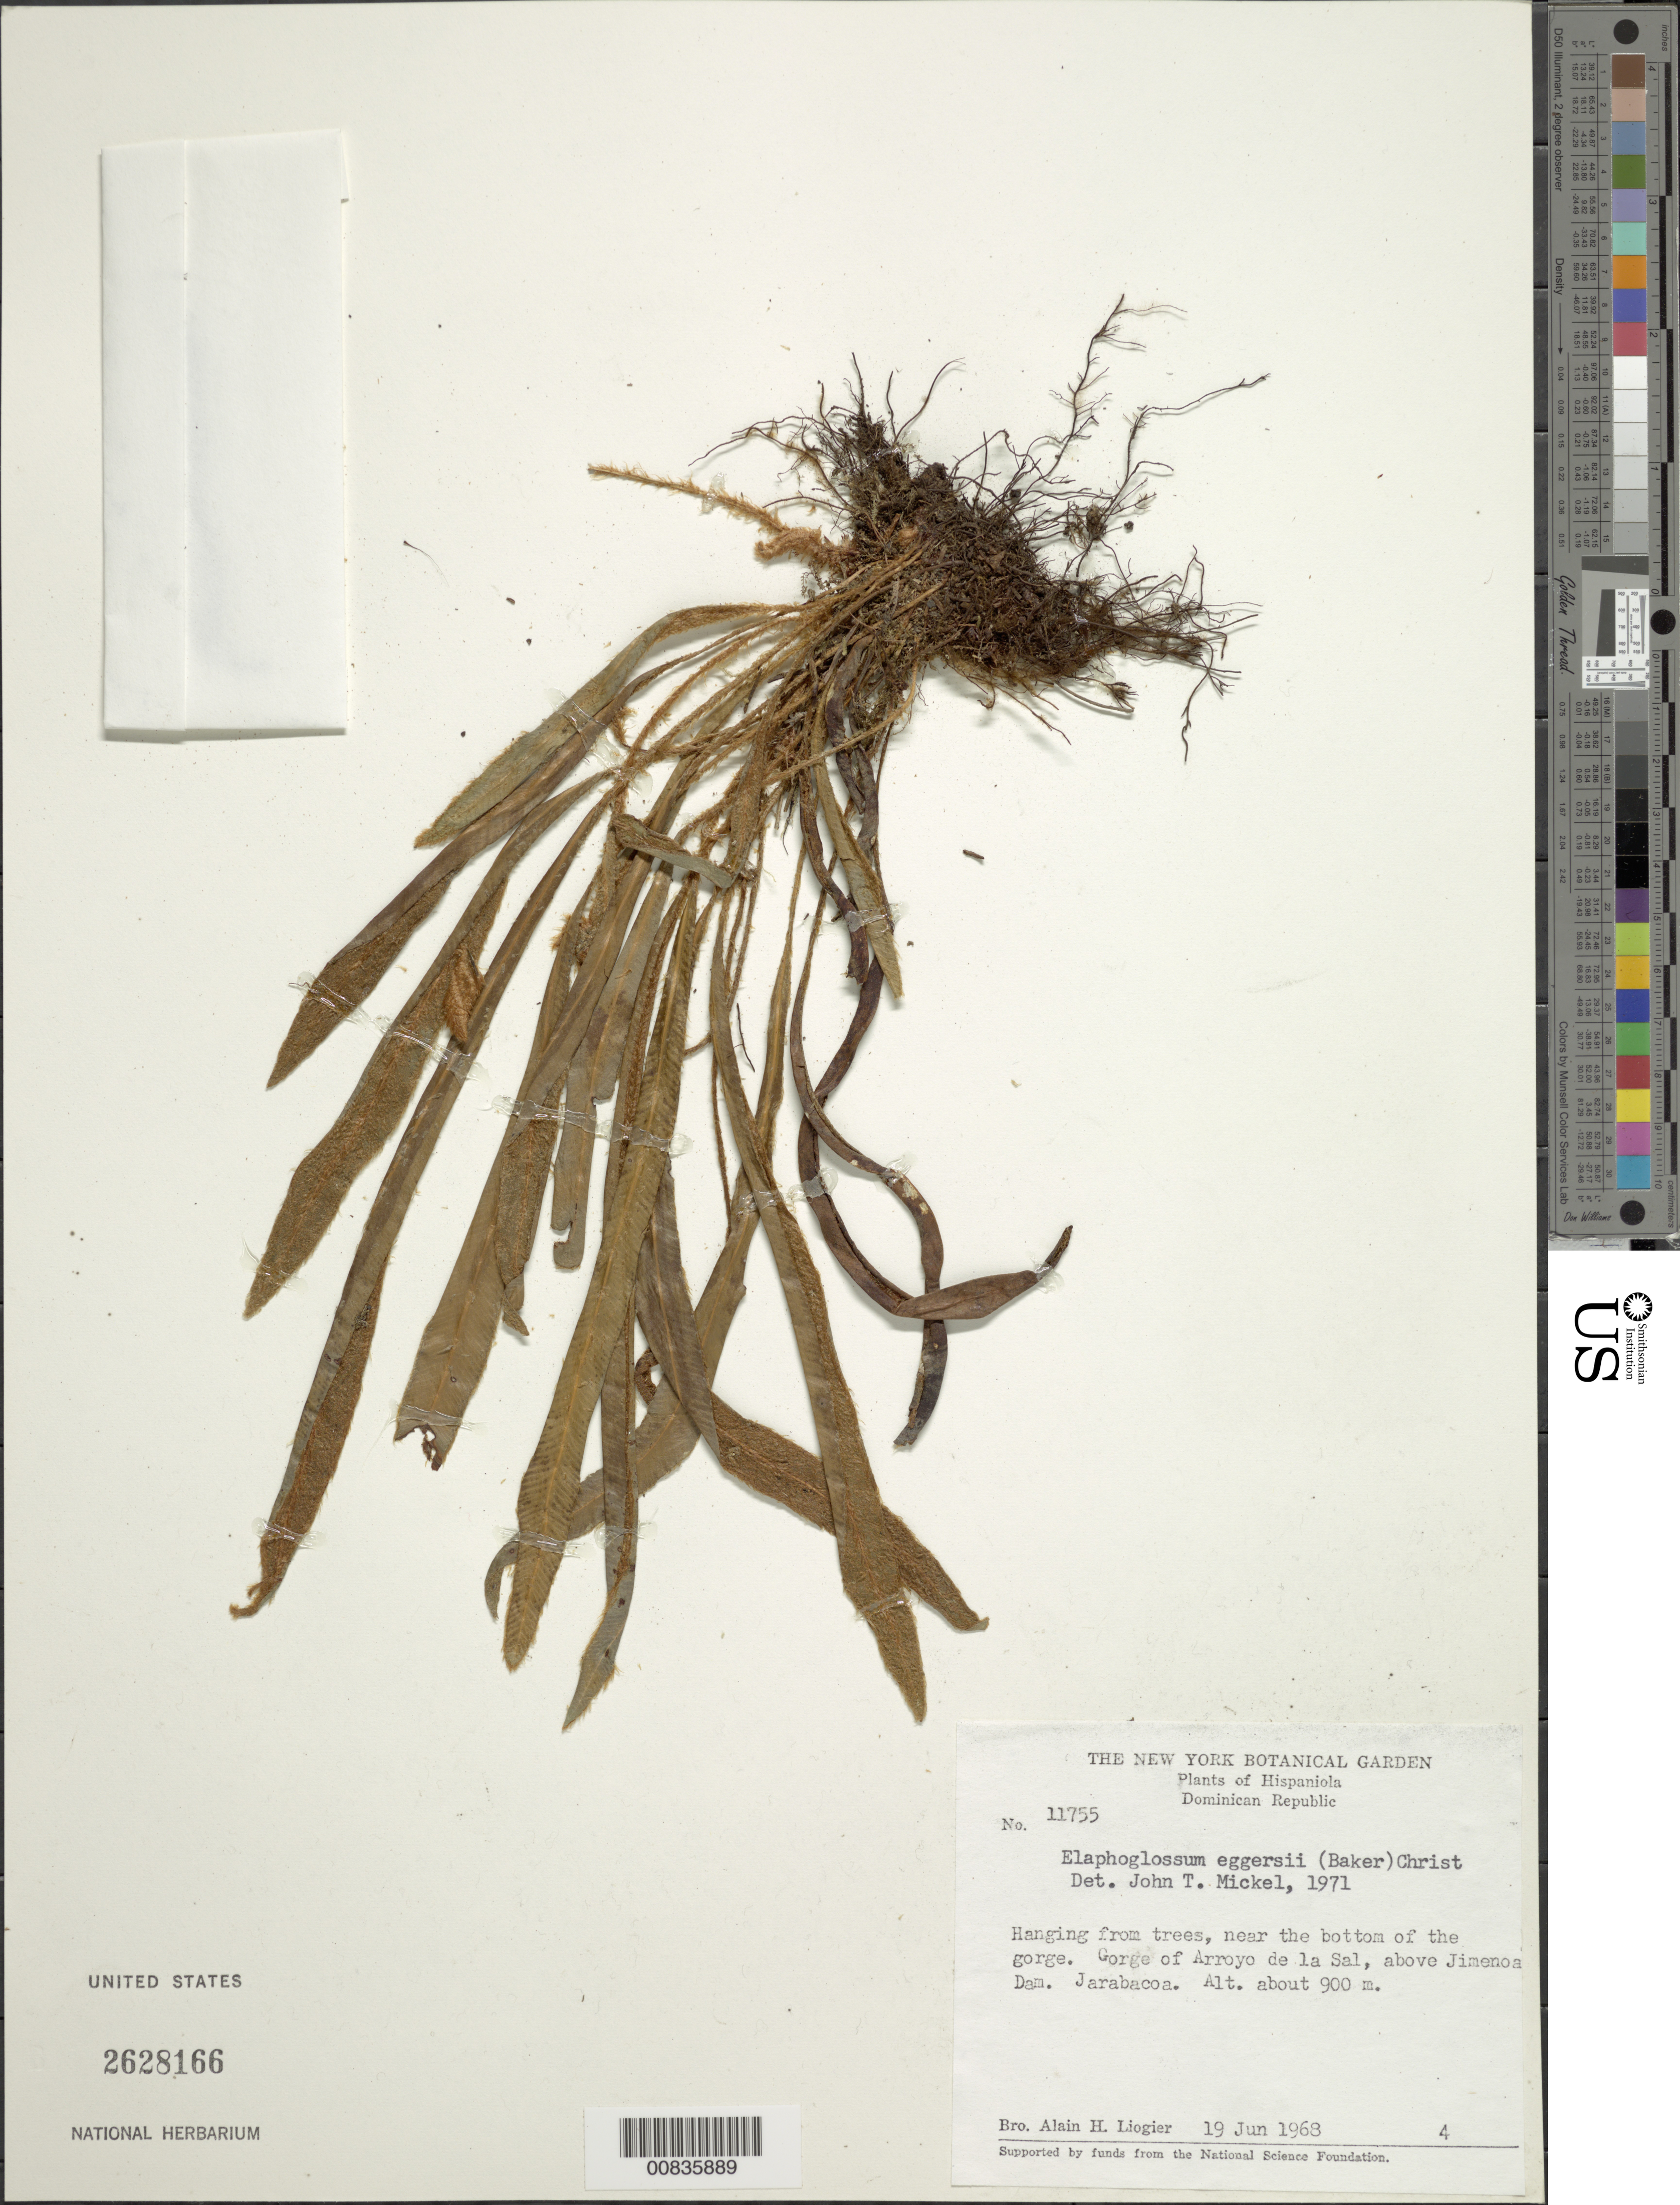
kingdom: Plantae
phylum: Tracheophyta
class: Polypodiopsida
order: Polypodiales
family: Dryopteridaceae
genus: Elaphoglossum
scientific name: Elaphoglossum eggersii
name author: (Baker) Christ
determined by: Mickel, J. T., (NY), New York Botanical Garden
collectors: A. H. Liogier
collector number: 11755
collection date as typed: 19 Jun 1968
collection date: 1968-06-19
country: Dominican Republic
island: Hispaniola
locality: Arroyo de la Sal, above Jimenoa Dam, Jarabacoa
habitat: Hanging from trees near bottom of gorge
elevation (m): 900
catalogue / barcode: US 2628166